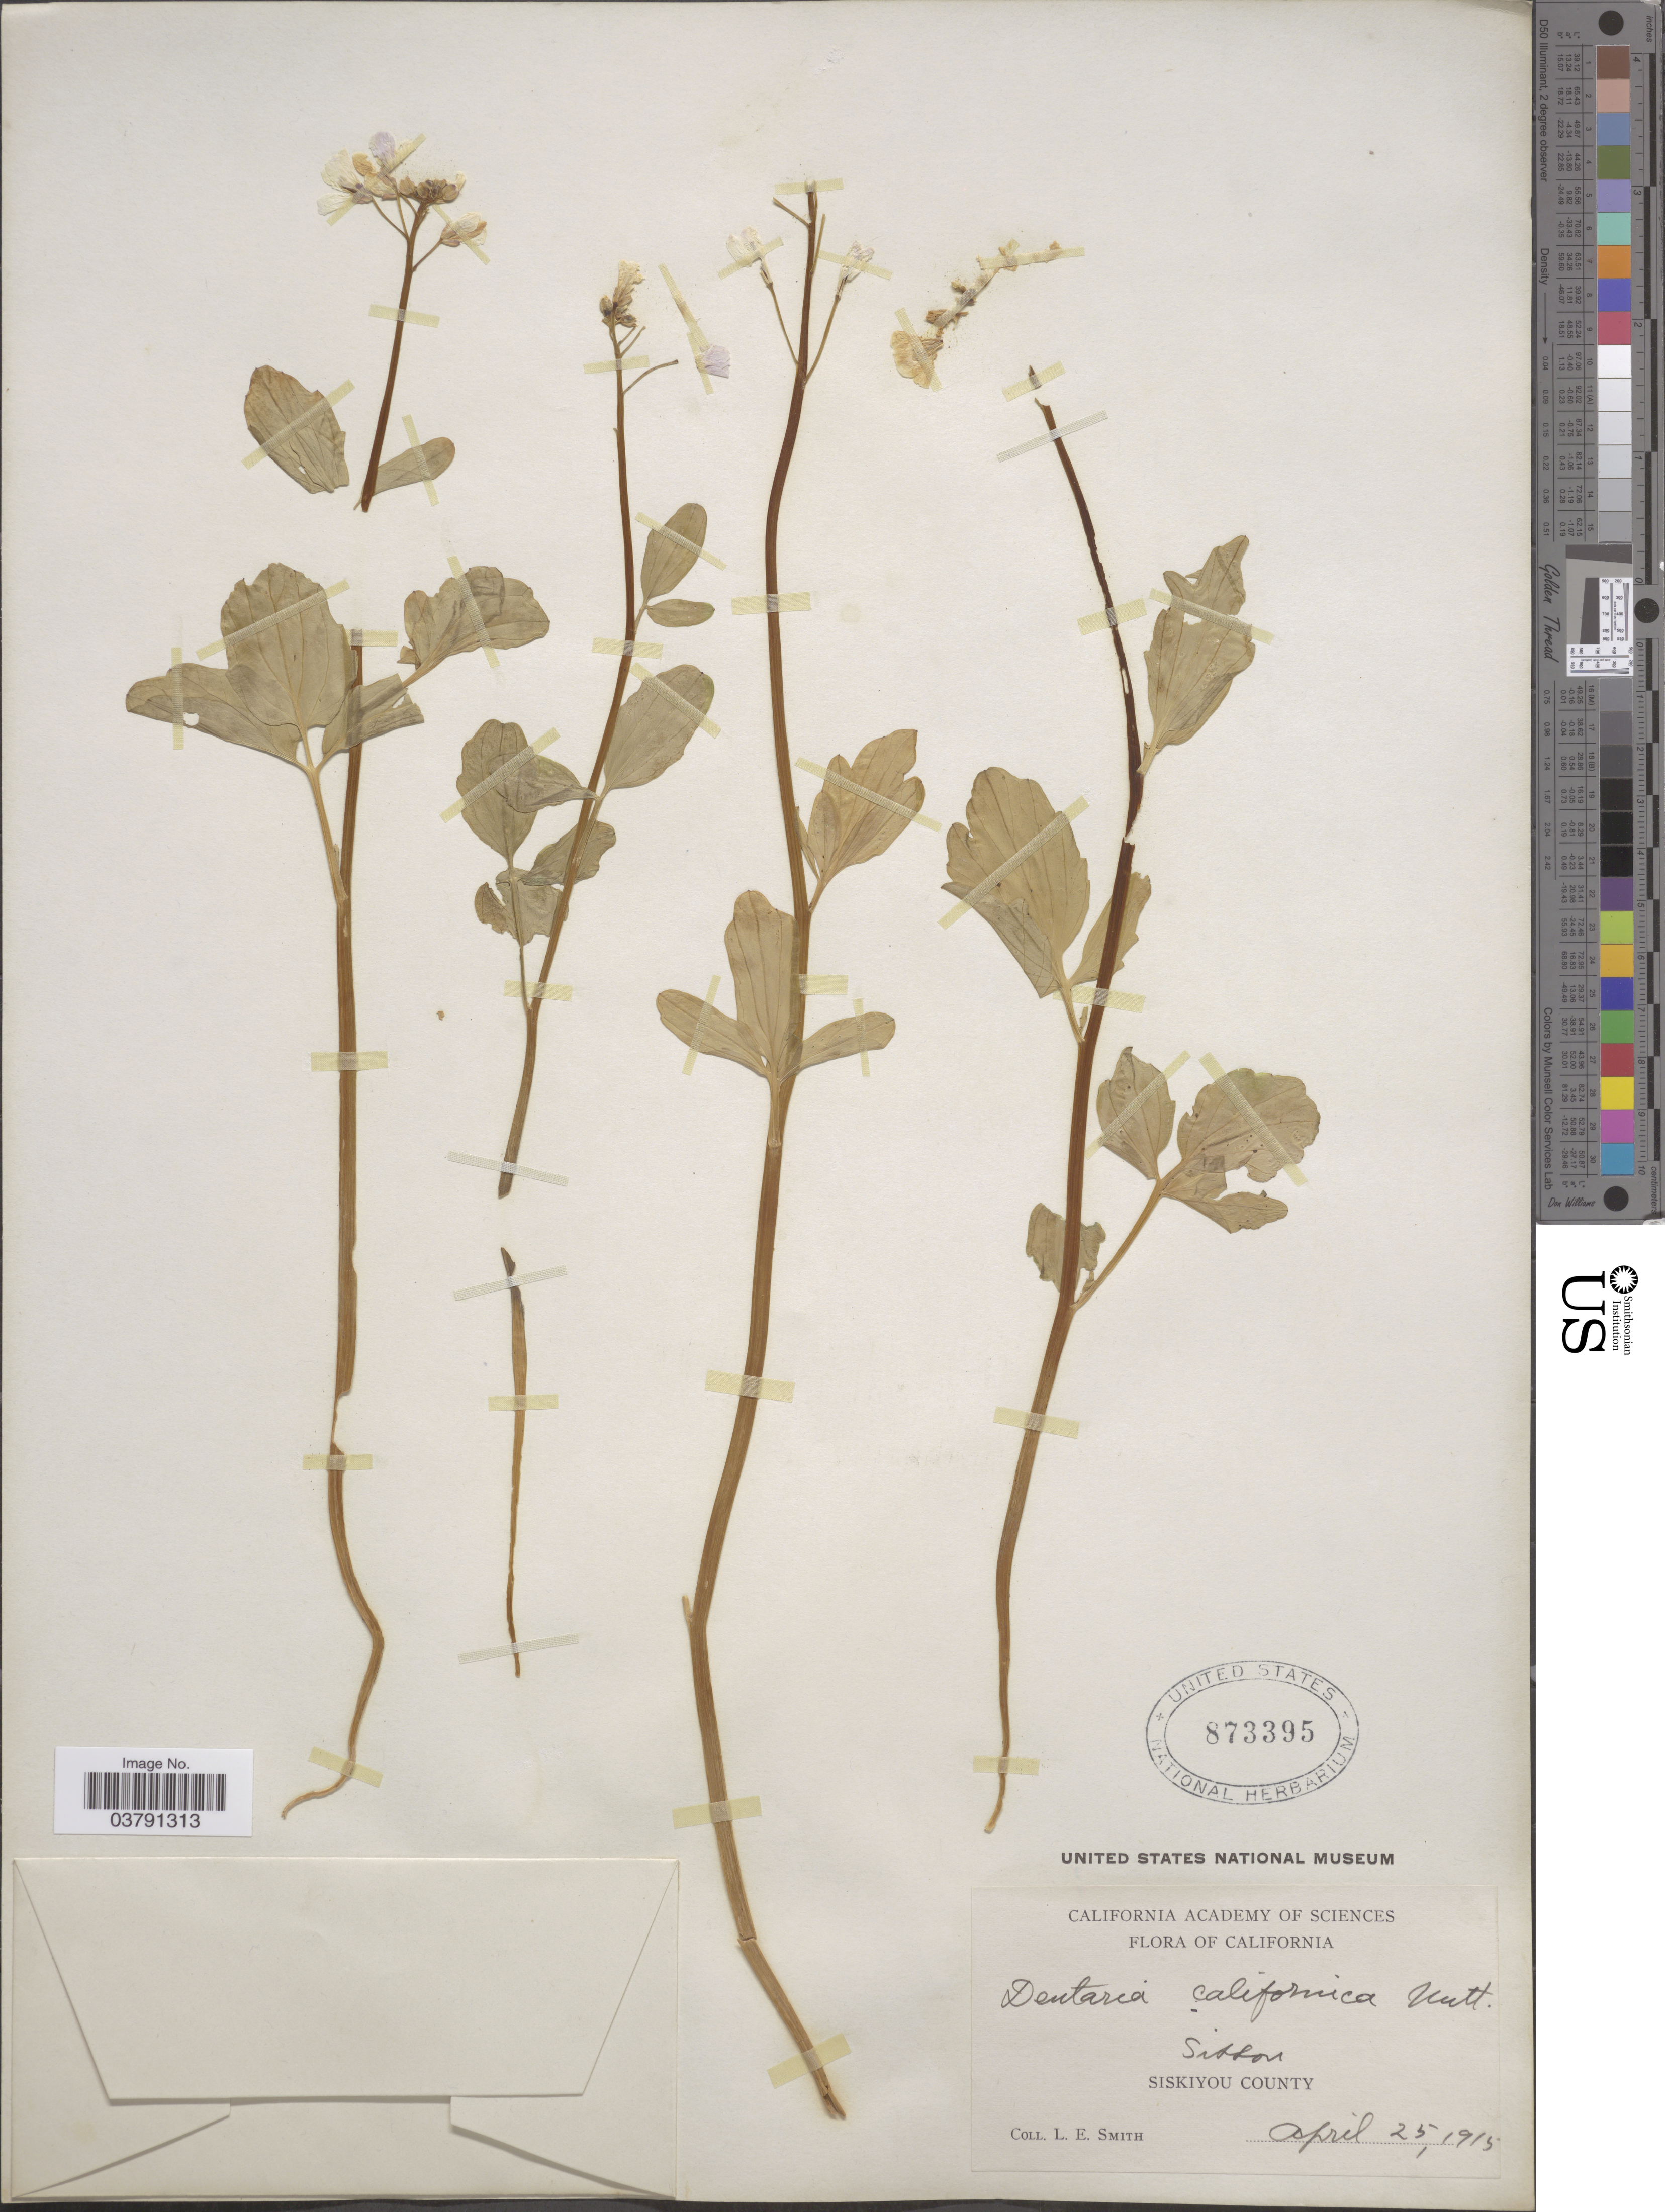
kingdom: Plantae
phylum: Tracheophyta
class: Magnoliopsida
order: Brassicales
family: Brassicaceae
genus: Dentaria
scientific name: Dentaria californica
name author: Nutt.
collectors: L. E. Smith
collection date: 1915-04-25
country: United States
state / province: California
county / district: Siskiyou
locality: Sisson. Siskiyou County.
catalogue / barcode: US 873395